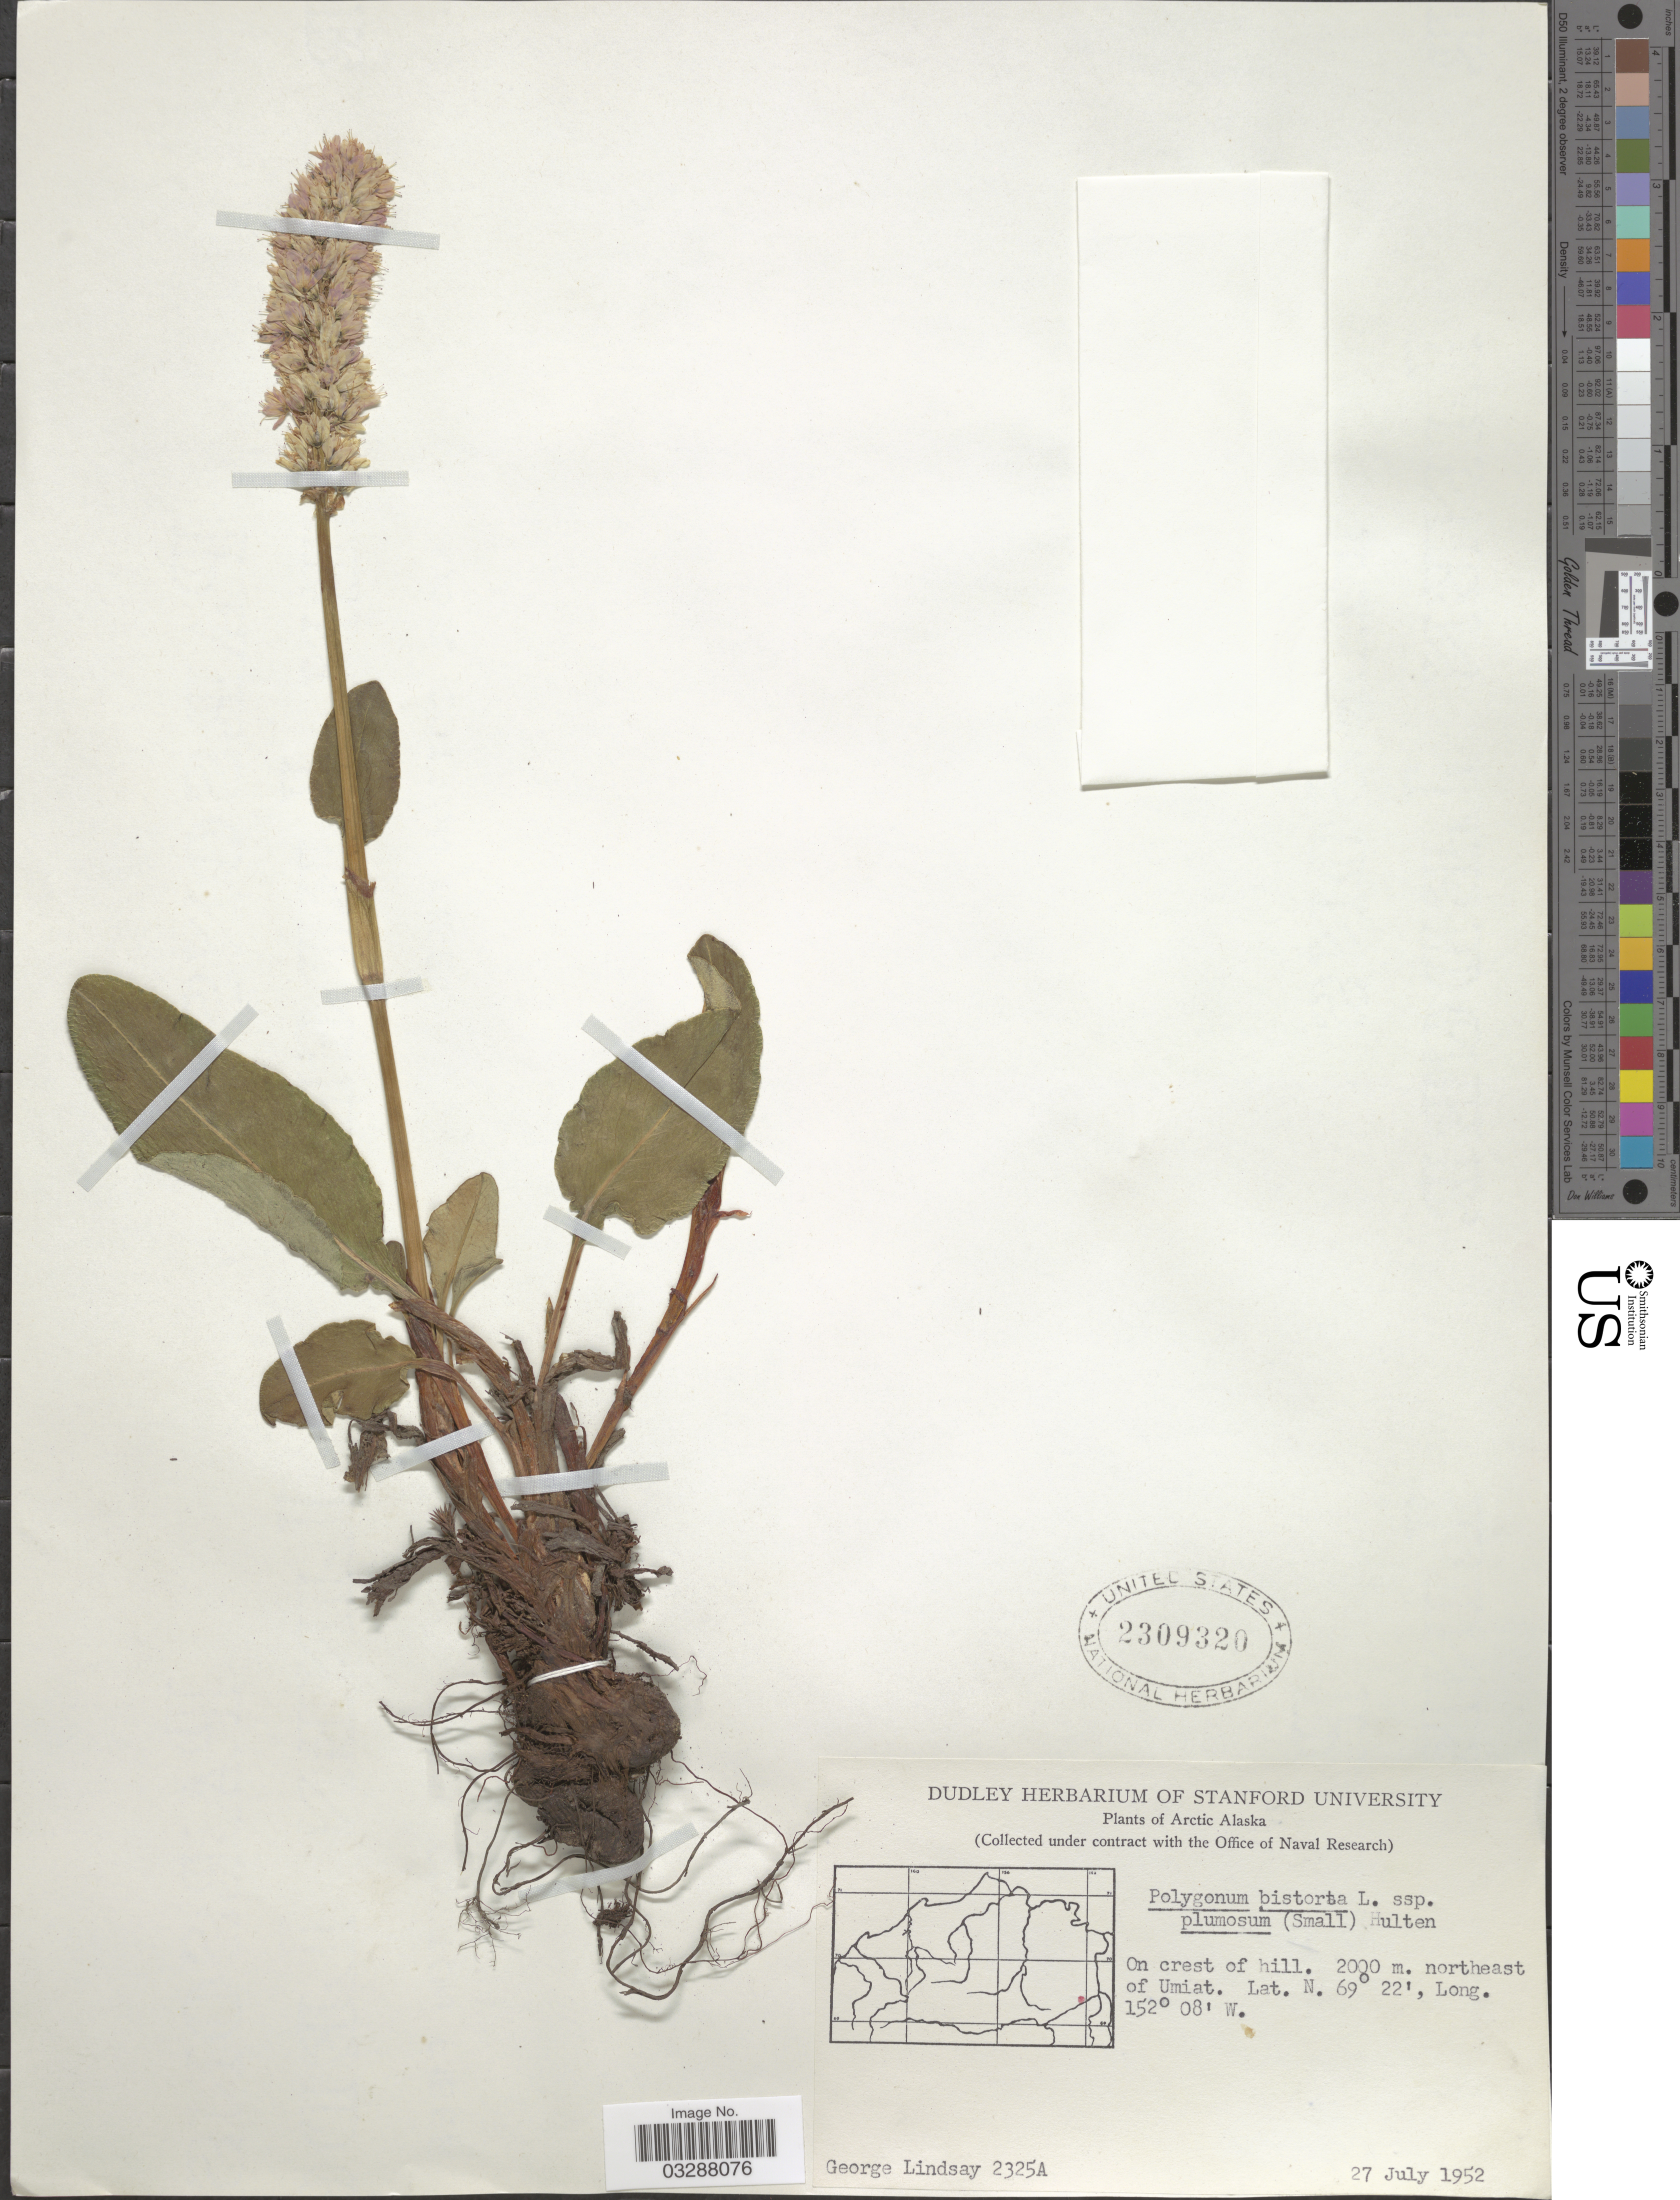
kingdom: Plantae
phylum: Tracheophyta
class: Magnoliopsida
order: Caryophyllales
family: Polygonaceae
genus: Bistorta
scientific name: Bistorta plumosa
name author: (Small) Greene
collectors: G. Lindsay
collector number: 2325A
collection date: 1952-07-27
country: United States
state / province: Alaska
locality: Arctic Alaska. On crest of hill, 2000 m. northeast of Umiat.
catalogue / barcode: US 2309320